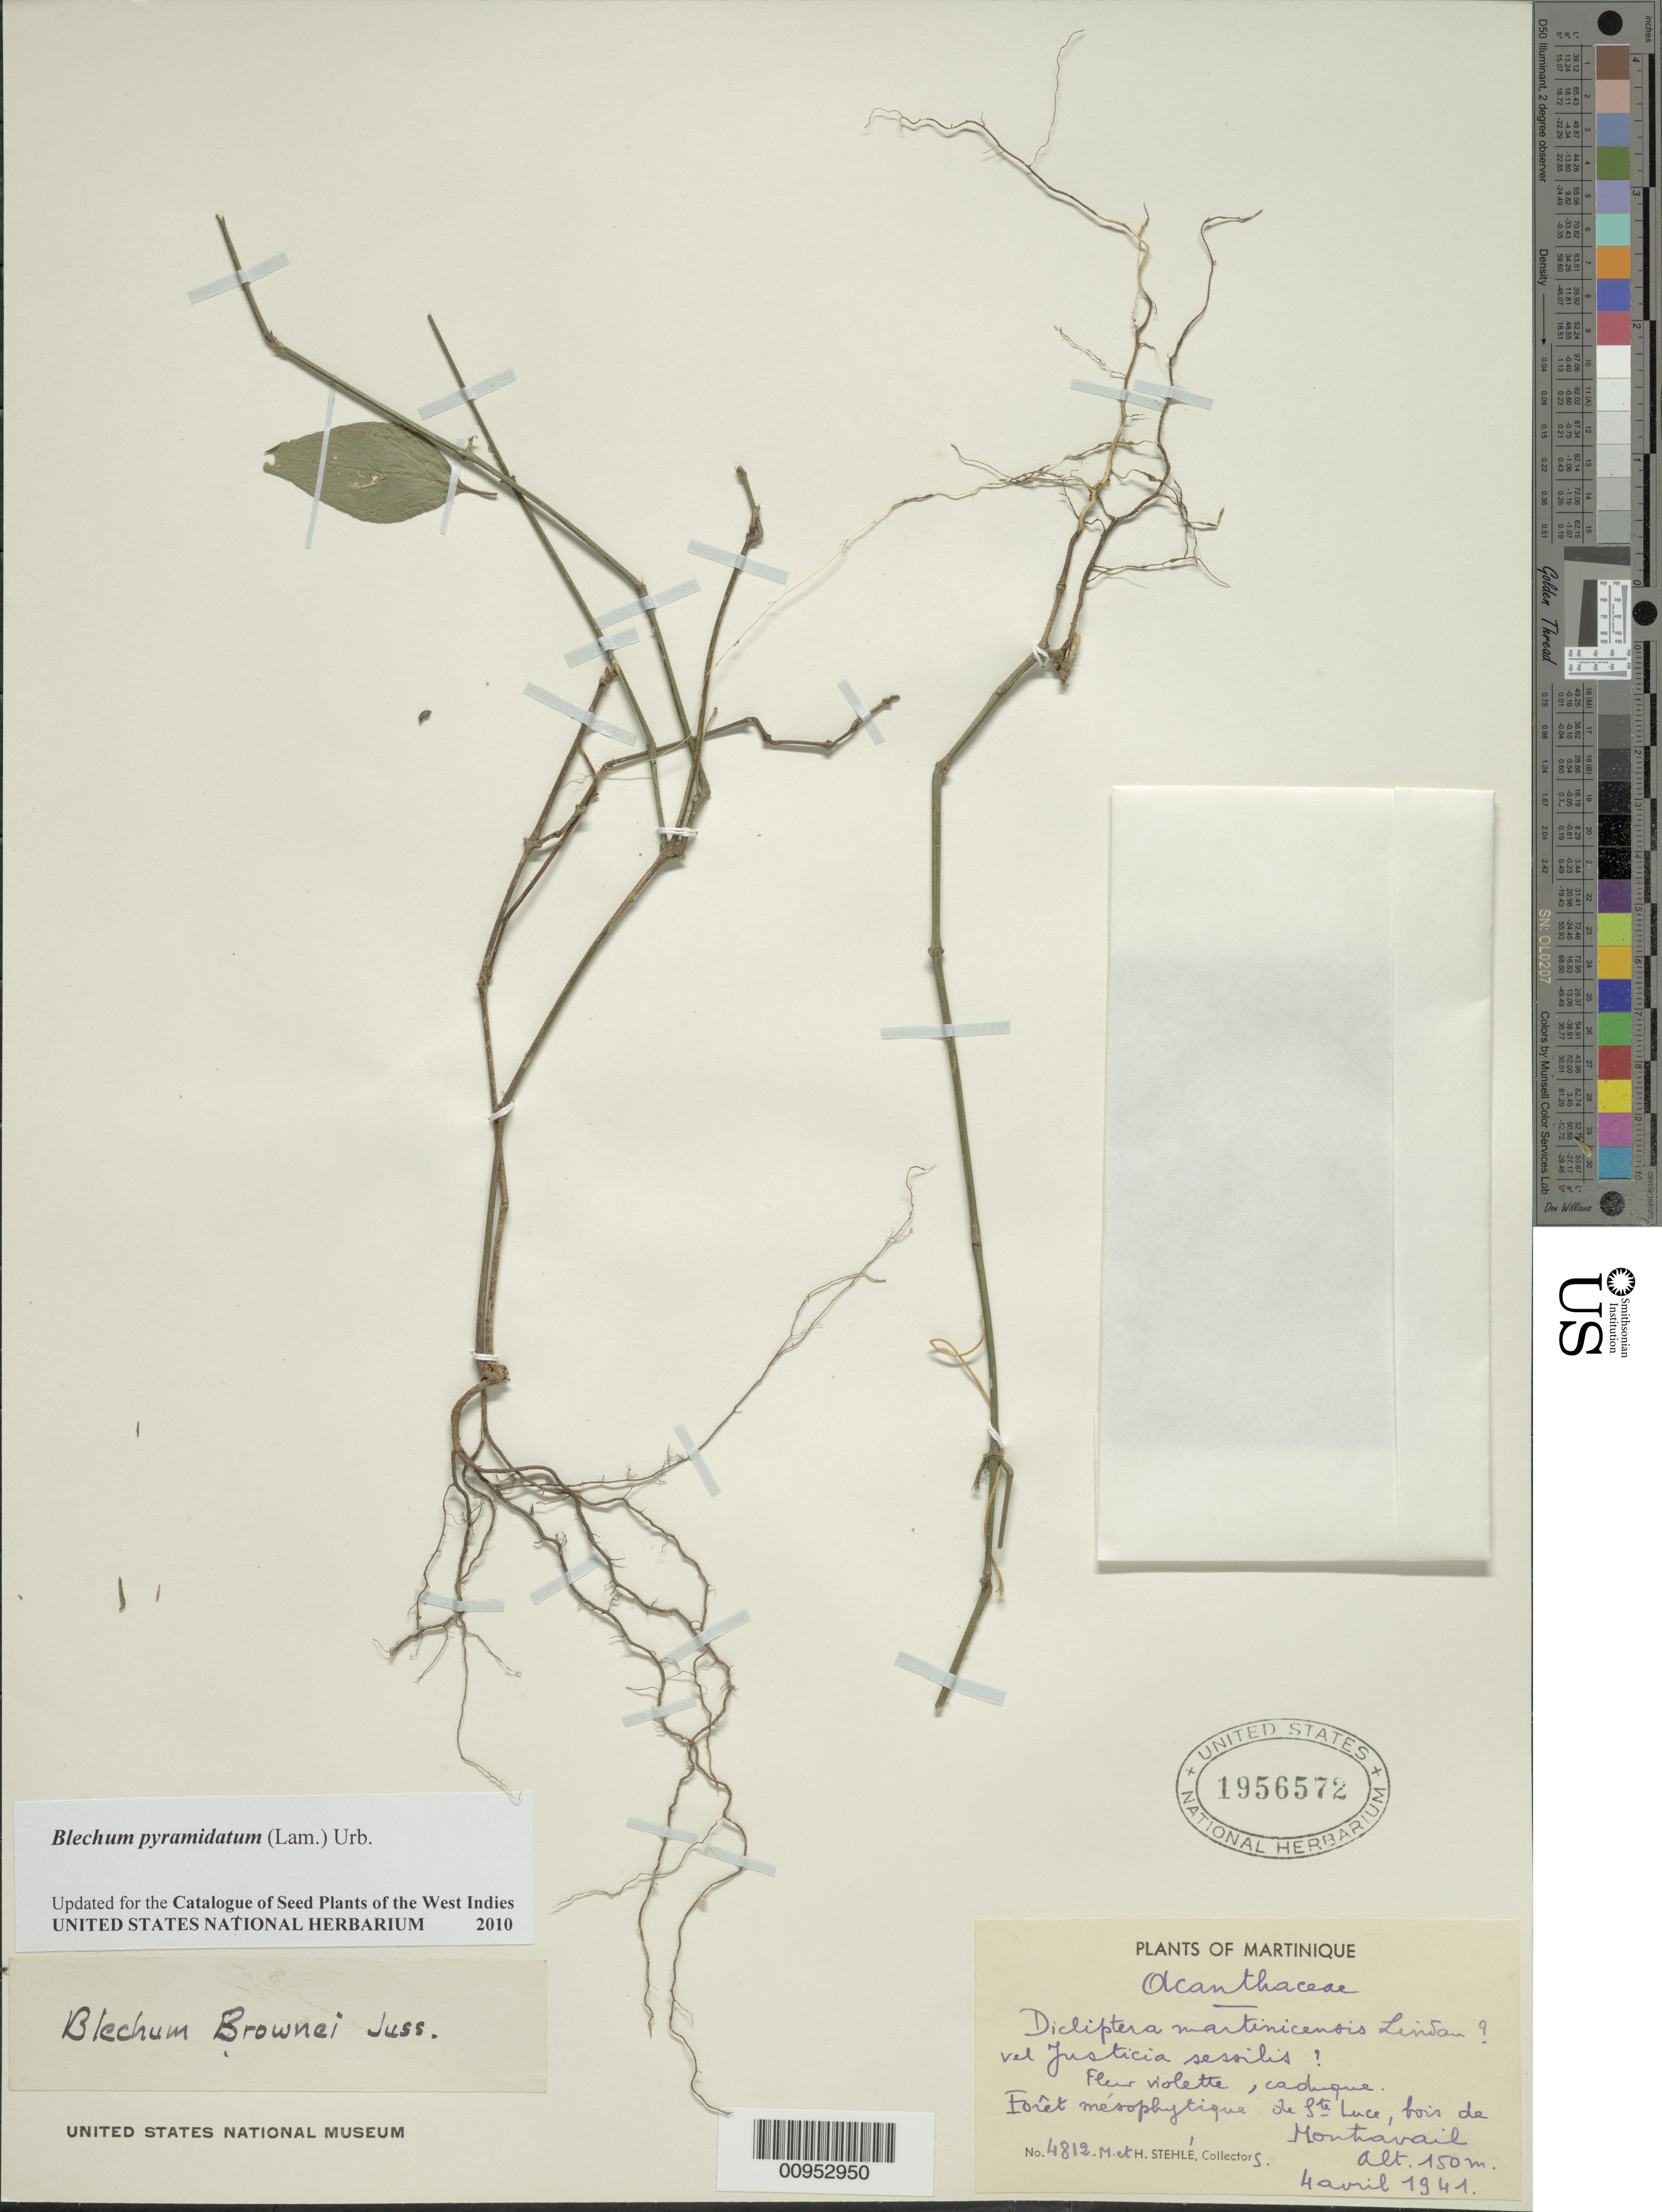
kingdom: Plantae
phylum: Tracheophyta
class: Magnoliopsida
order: Lamiales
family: Acanthaceae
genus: Blechum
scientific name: Blechum pyramidatum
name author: (Lam.) Urb.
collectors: H. Stehlé & M. Stehlé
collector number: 4812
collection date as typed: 04 Apr 1941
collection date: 1941-04-04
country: Martinique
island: Martinique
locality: Ste. Luce, bois de Montiavail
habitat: Forêt mésophytique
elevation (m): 150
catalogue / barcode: US 1956572